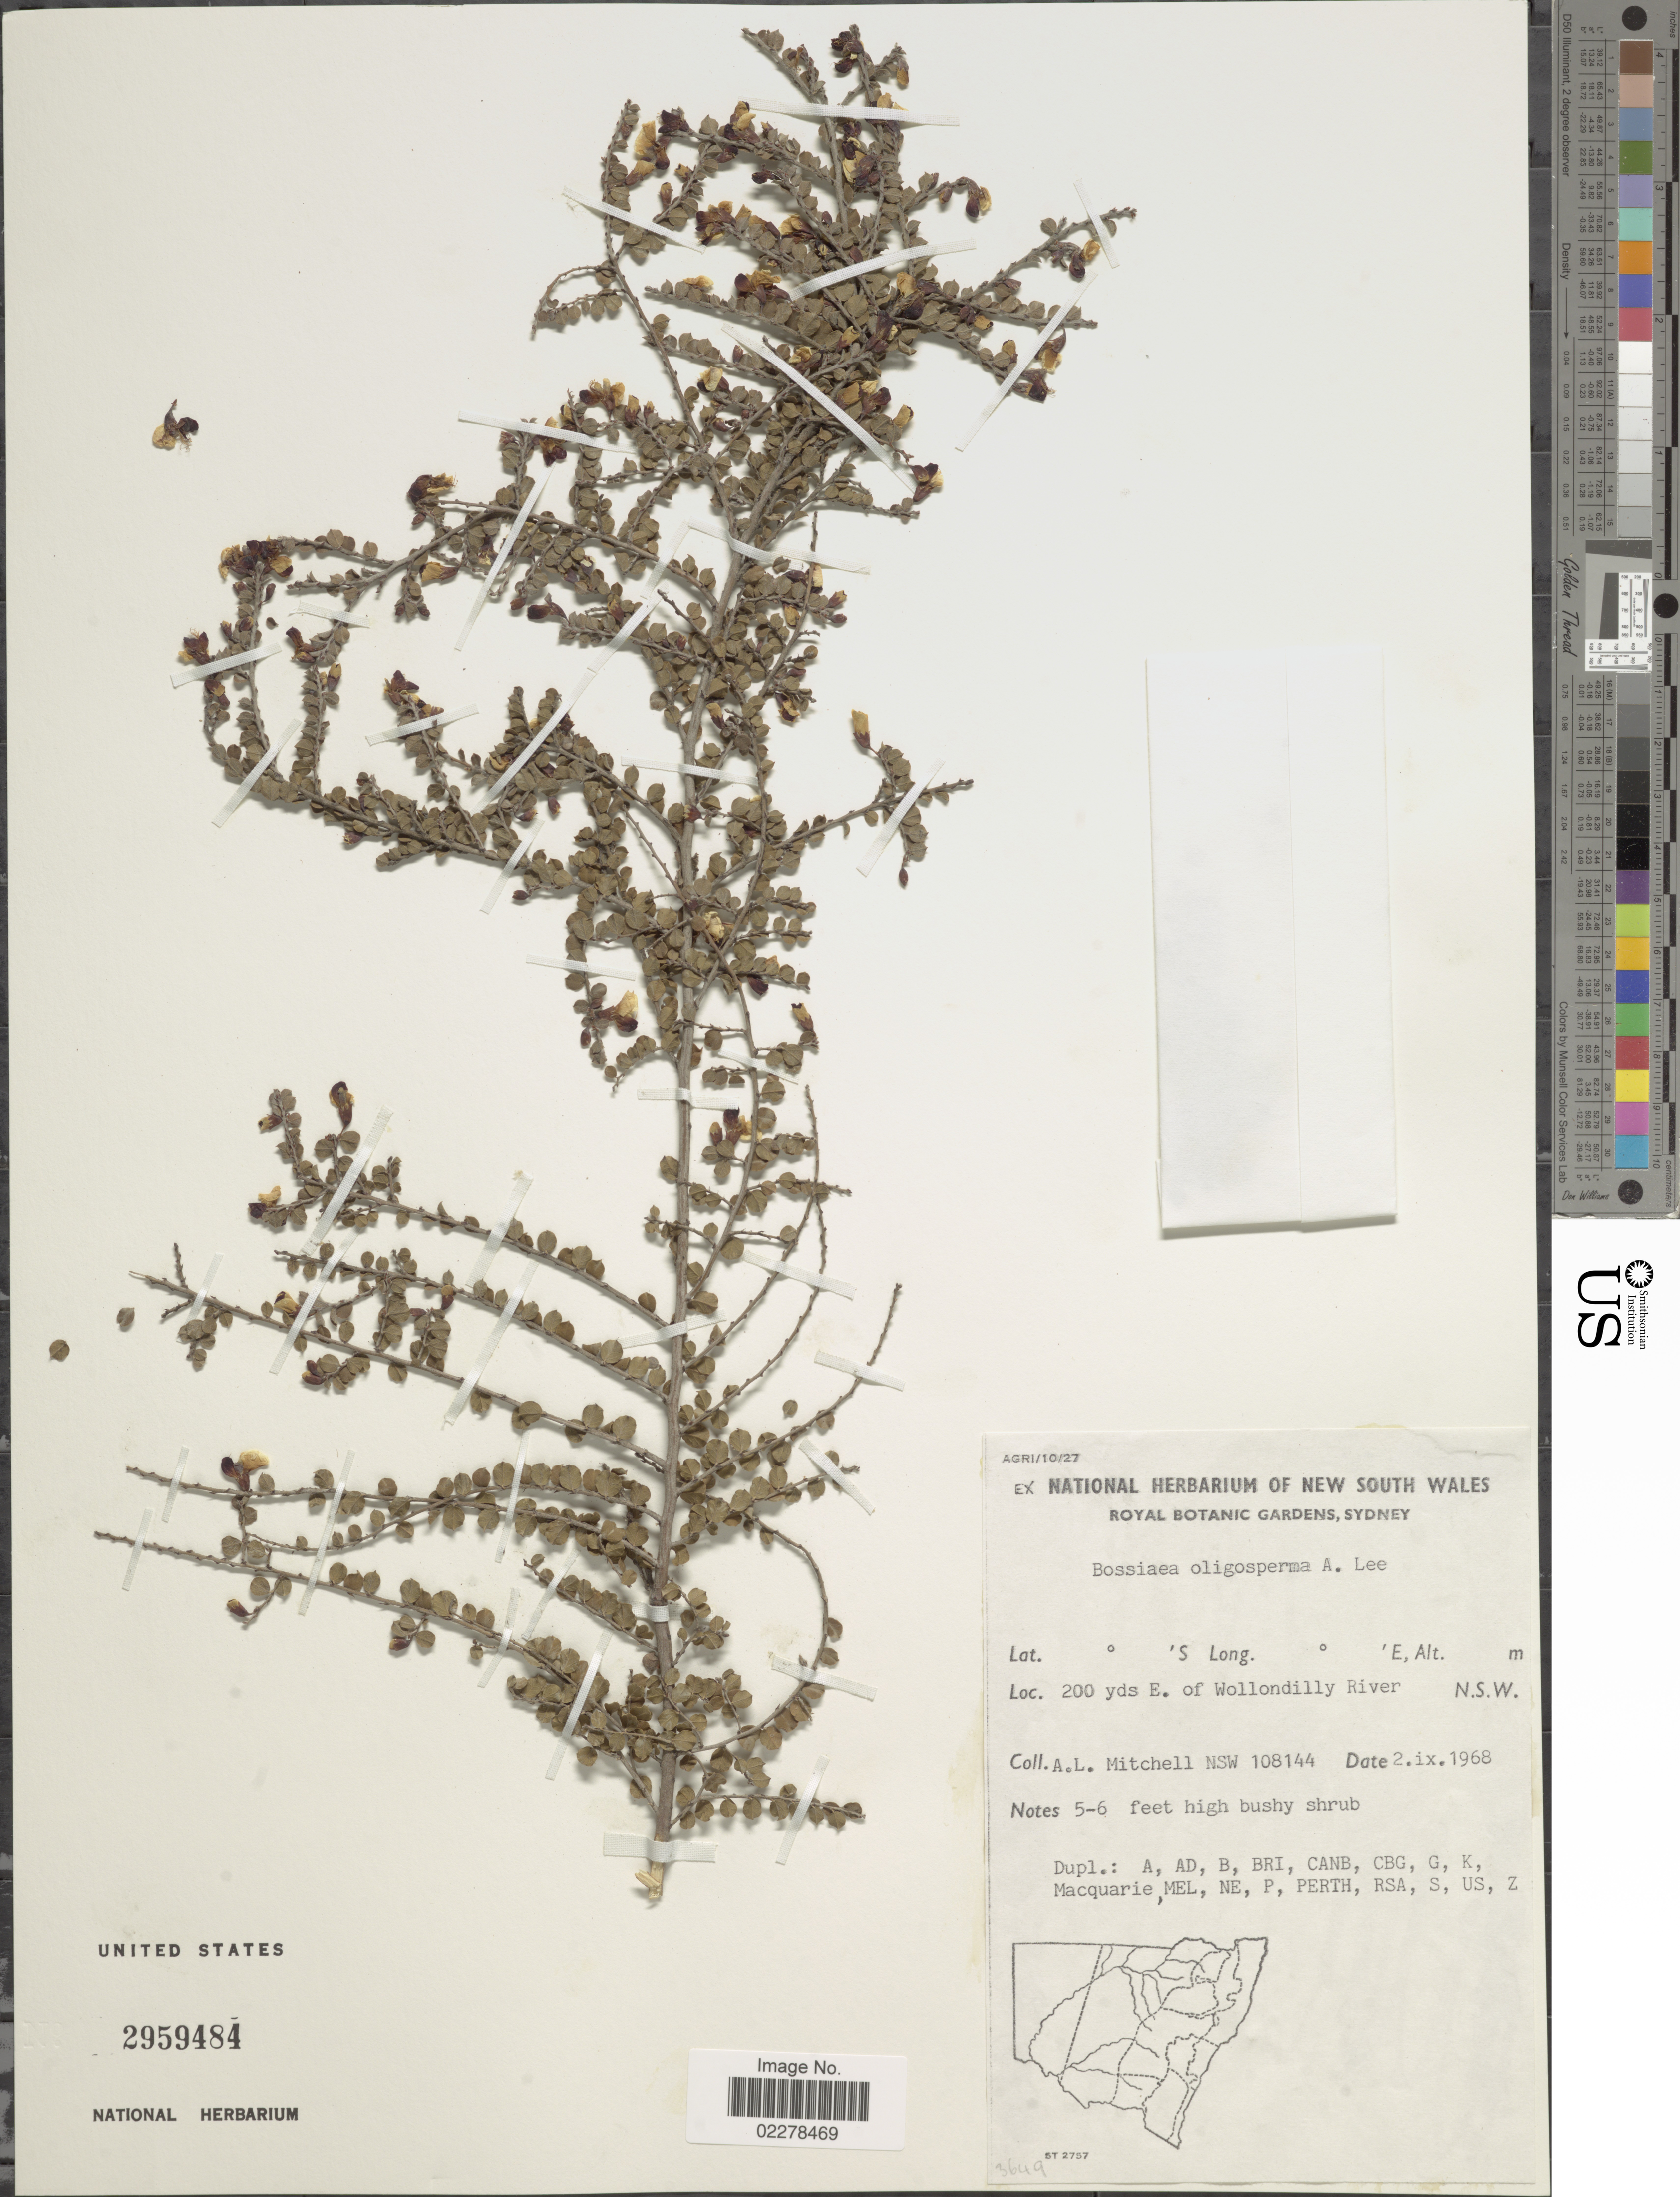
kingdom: Plantae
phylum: Tracheophyta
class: Magnoliopsida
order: Fabales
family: Fabaceae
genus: Bossiaea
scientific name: Bossiaea oligosperma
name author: Lee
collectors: A. Mitchell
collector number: nsw108144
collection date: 1968-09-02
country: Australia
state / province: New South Wales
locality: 200 yds E. Wollonndilly River. N.S.W.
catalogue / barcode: US 2959484